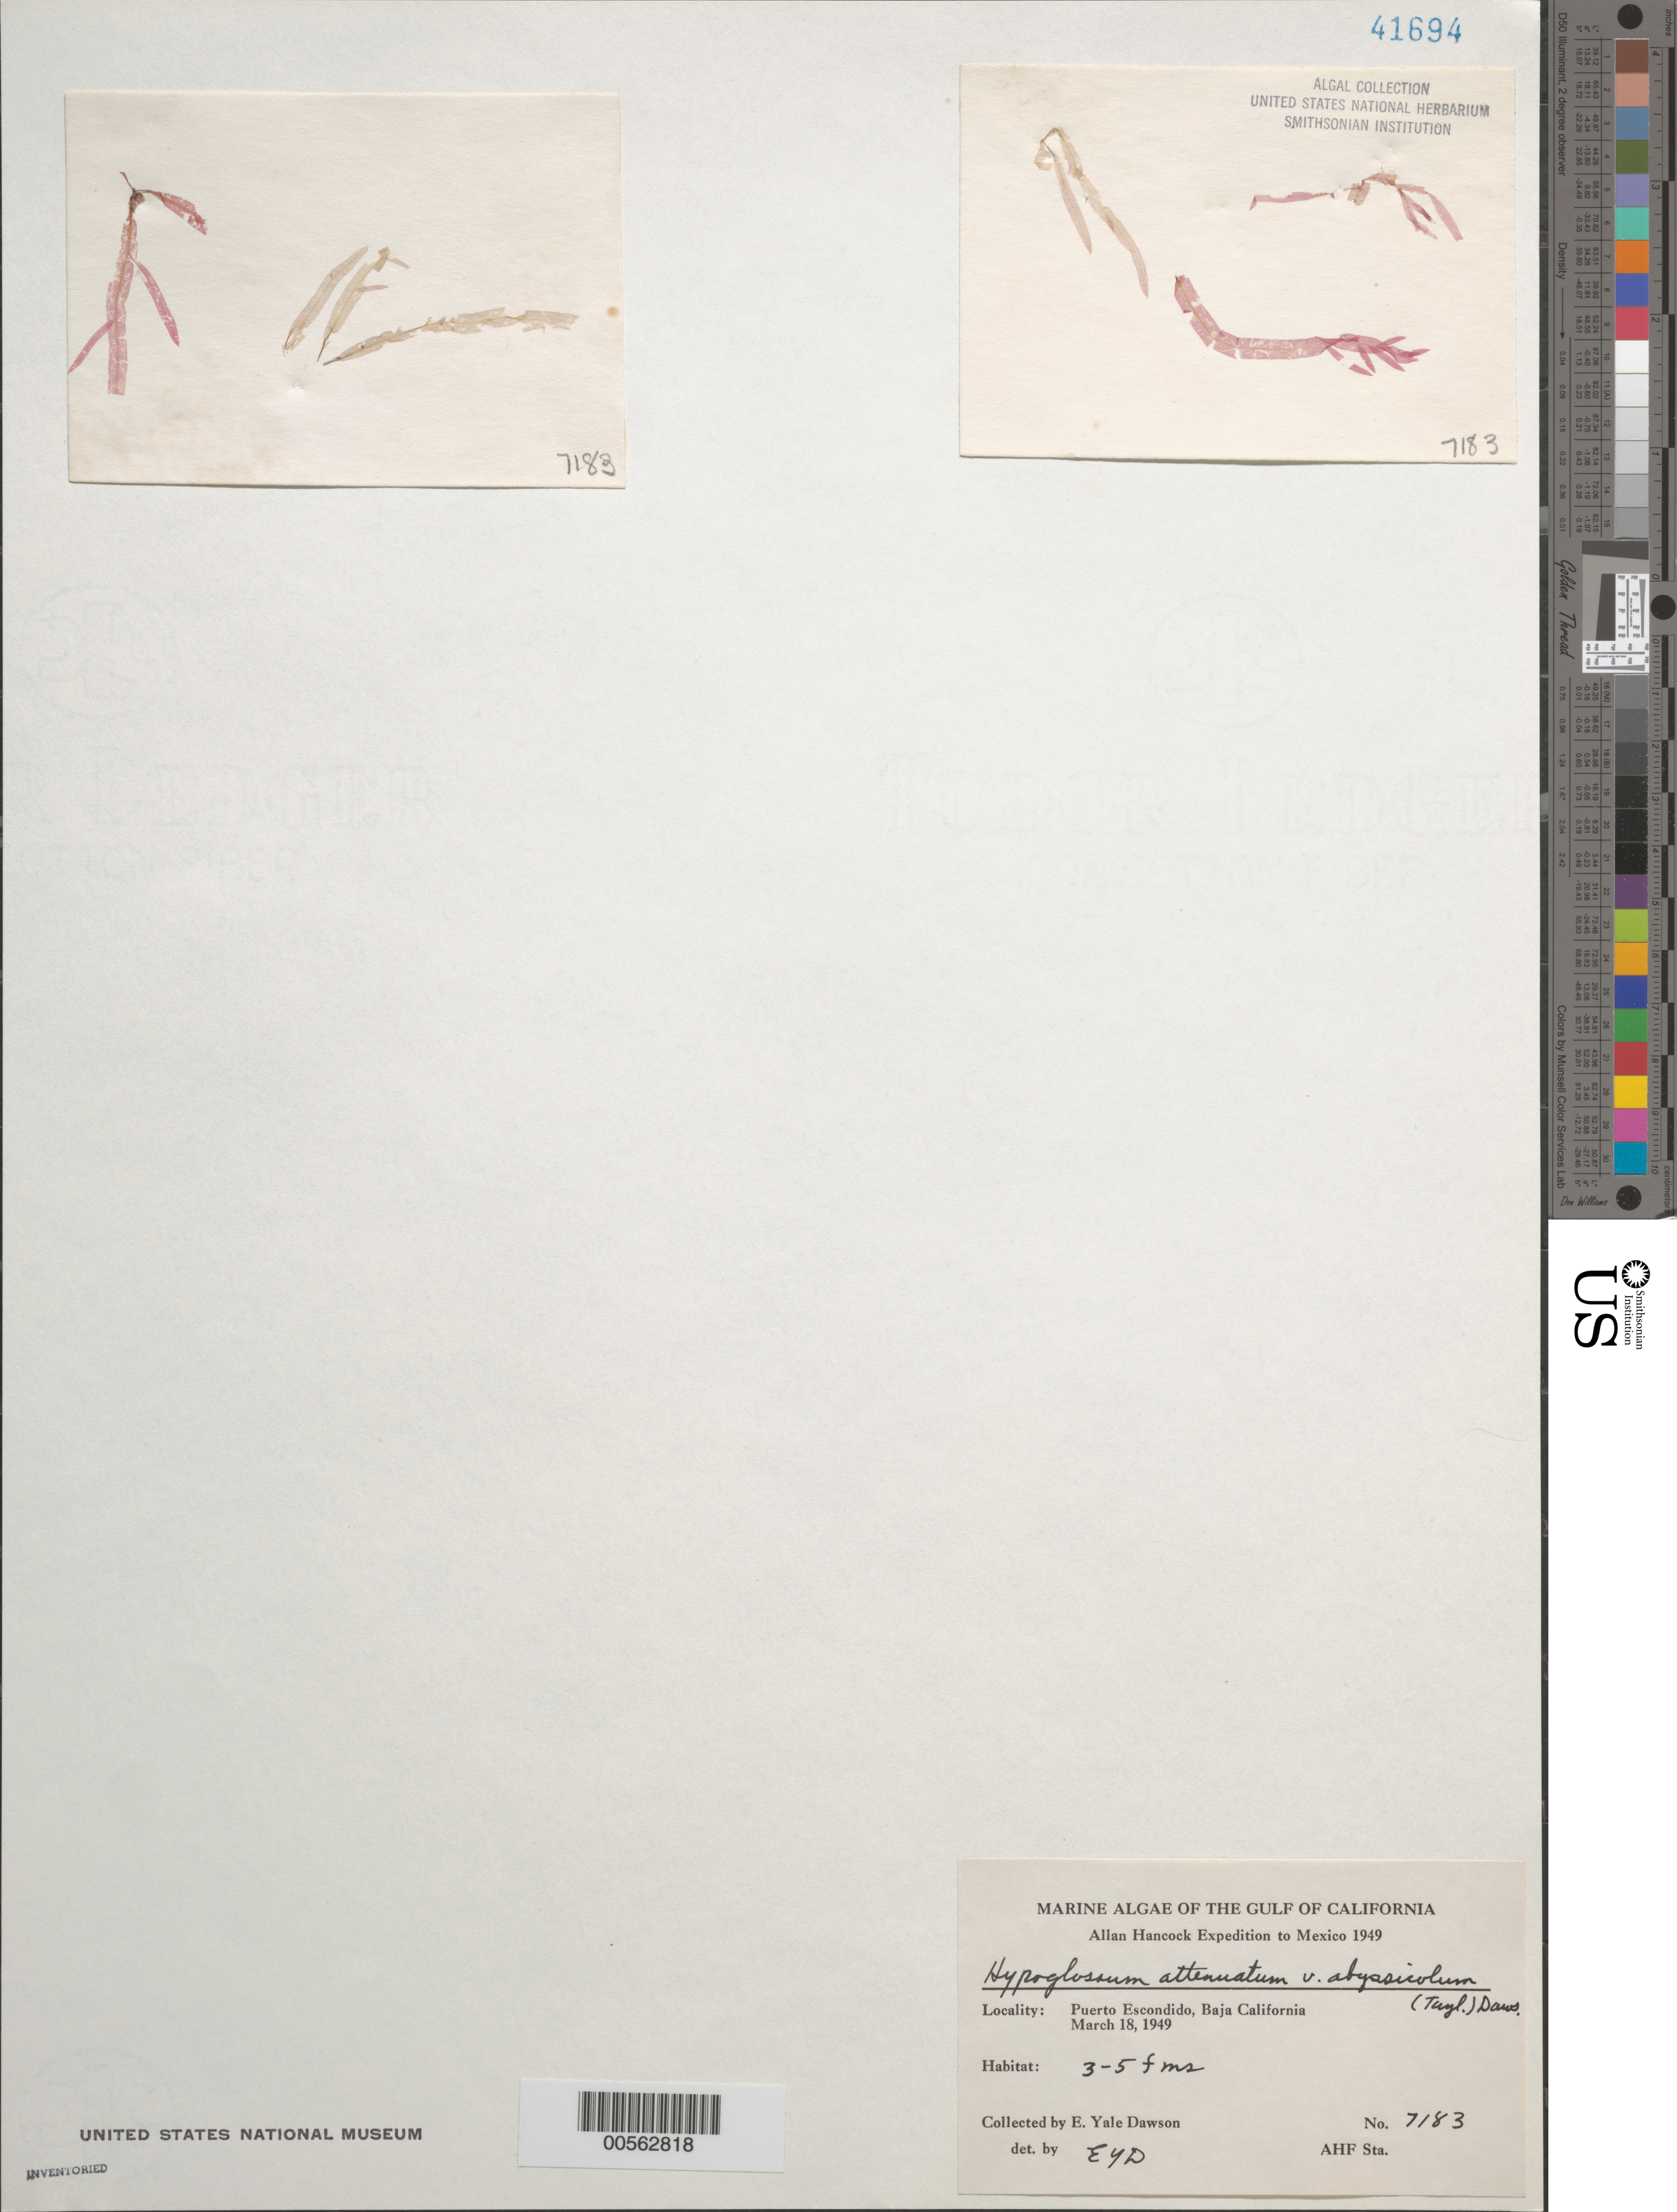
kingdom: Plantae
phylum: Rhodophyta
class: Florideophyceae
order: Ceramiales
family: Delesseriaceae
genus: Hypoglossum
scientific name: Hypoglossum attenuatum var. abyssicolum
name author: (W.R. Taylor) E.Y. Dawson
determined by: Dawson, E. Y.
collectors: E. Y. Dawson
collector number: EYD 7183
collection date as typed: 18 Mar 1949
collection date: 1949-03-18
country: Mexico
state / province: Baja California Sur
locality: Puerto Escondido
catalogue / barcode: US 41694